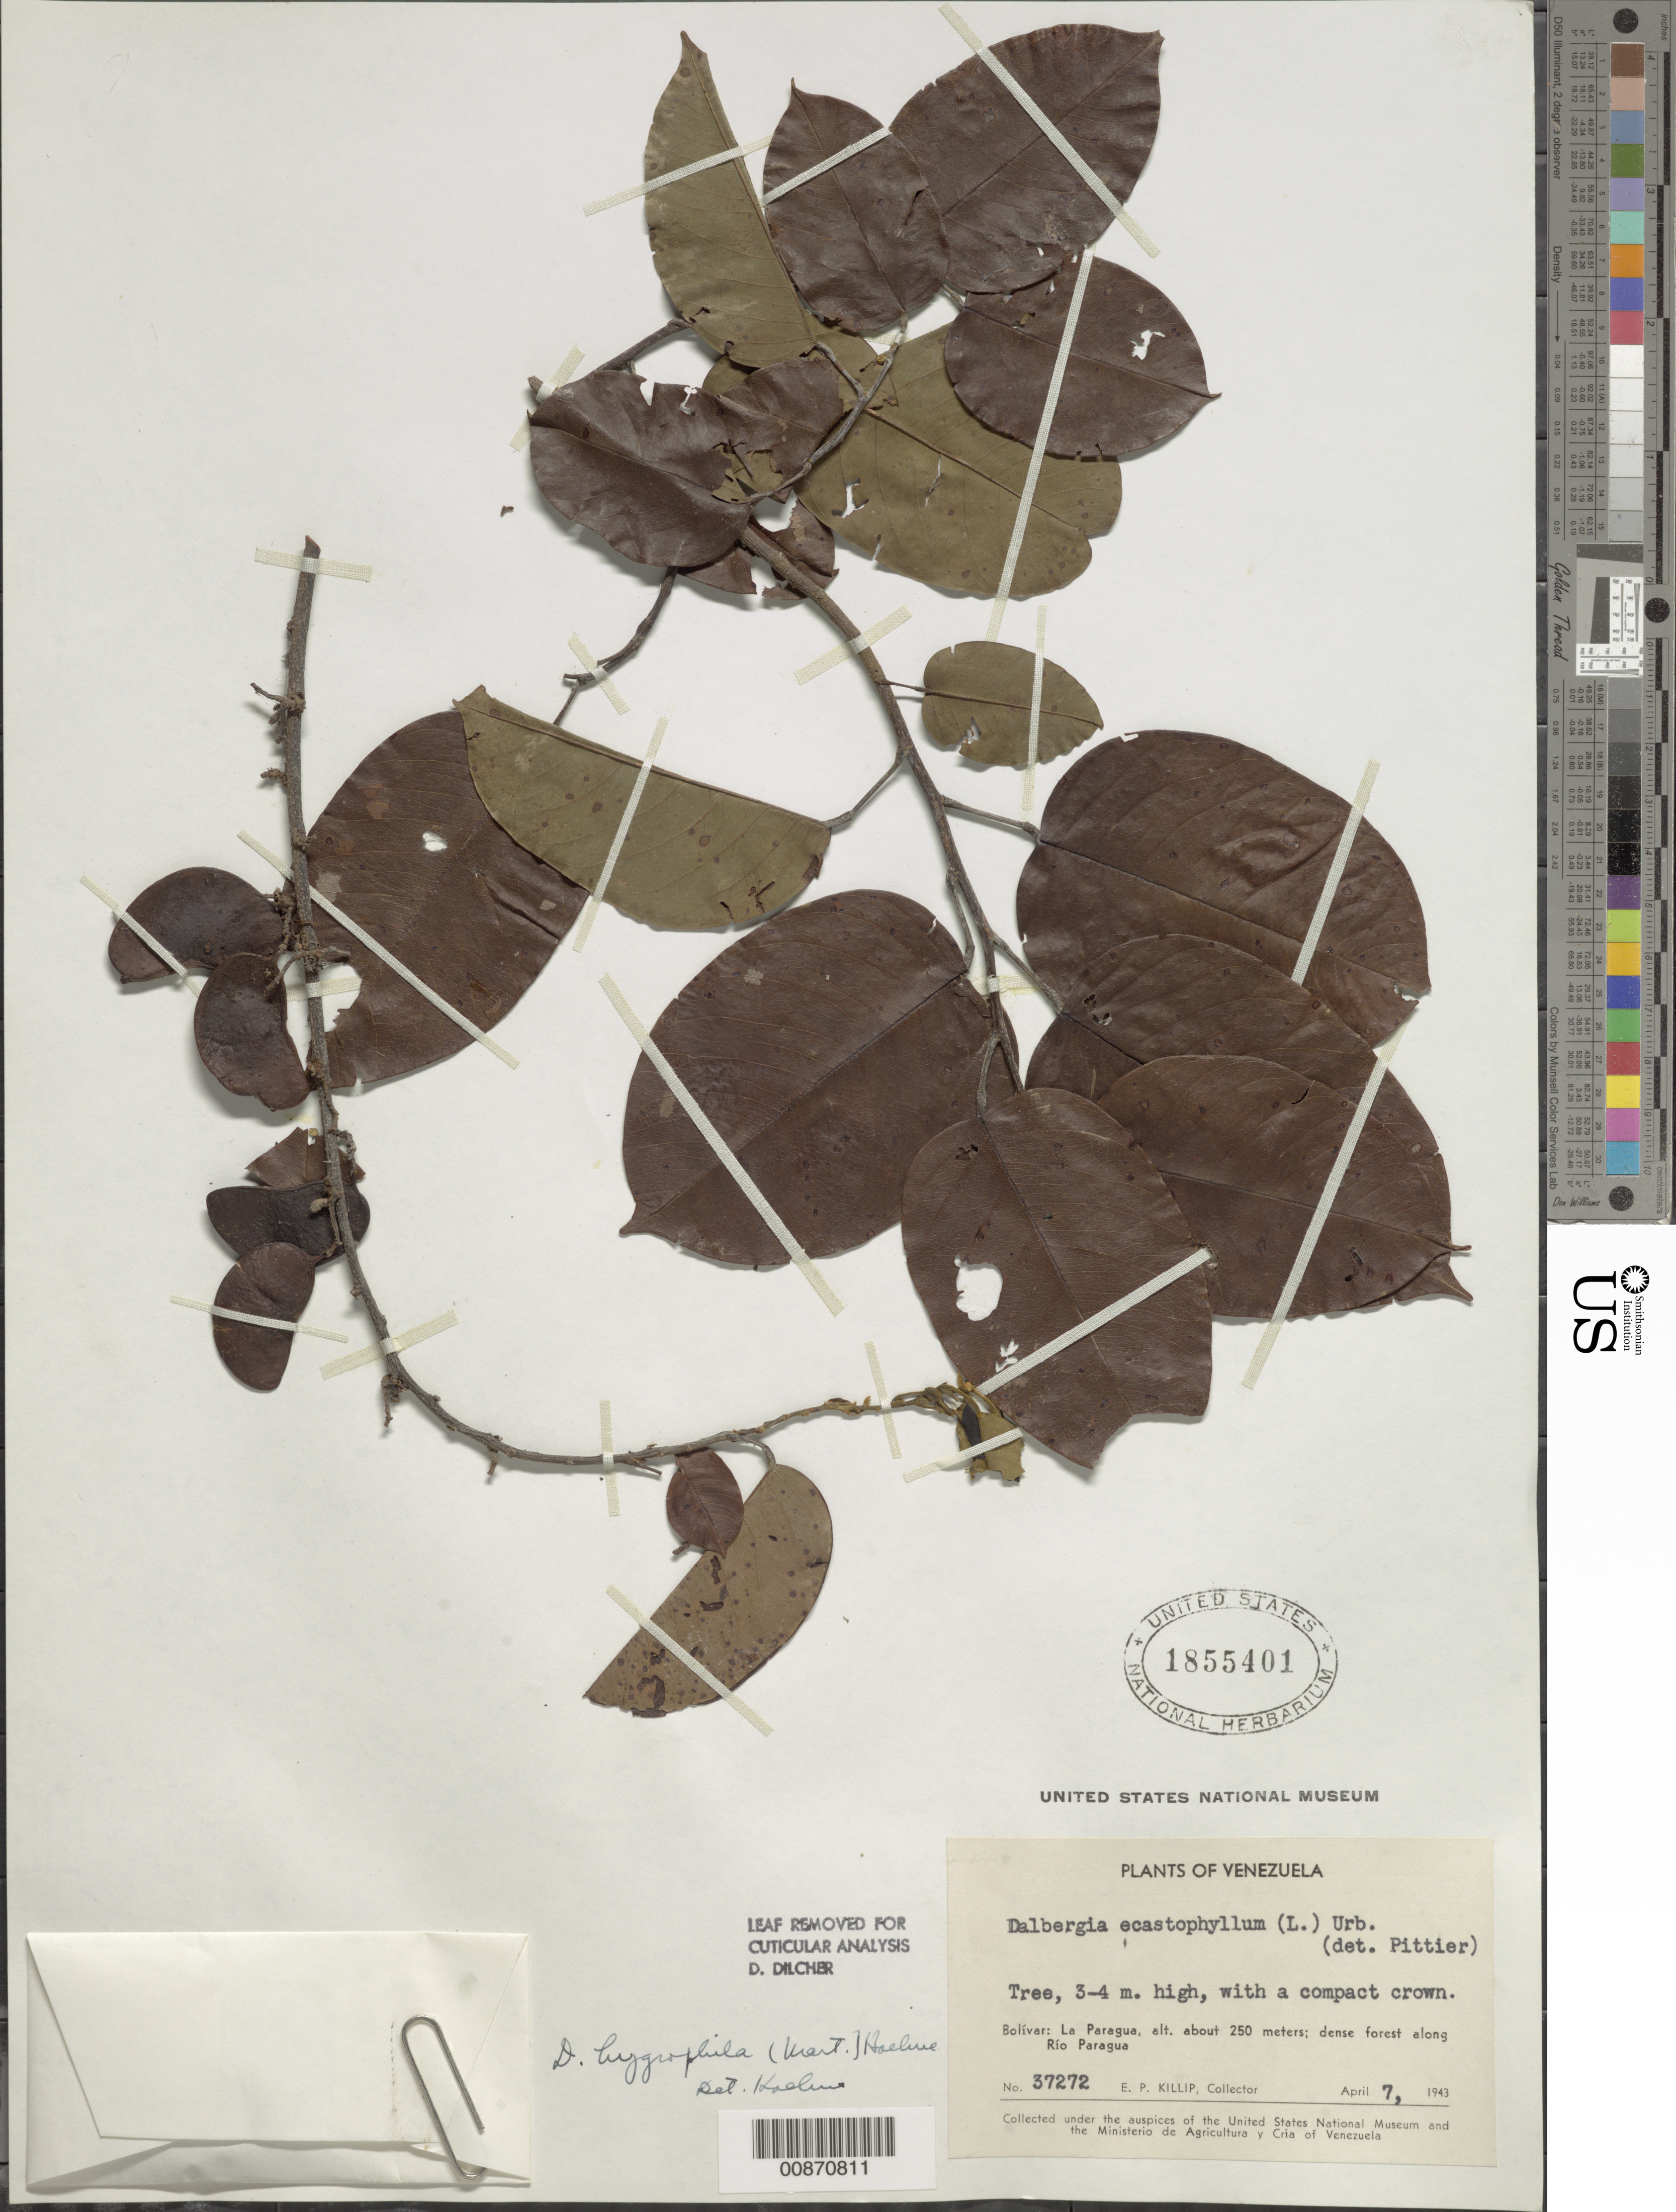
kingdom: Plantae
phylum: Tracheophyta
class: Magnoliopsida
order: Fabales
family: Fabaceae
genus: Dalbergia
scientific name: Dalbergia hygrophila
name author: (Mart. ex Benth.) Hoehne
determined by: Koelm, --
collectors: E. P. Killip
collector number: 37272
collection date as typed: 7-Apr-43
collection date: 1943-04-07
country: Venezuela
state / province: Bolívar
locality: La Paragua, along Río Paragua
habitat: Dense forest along river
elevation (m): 250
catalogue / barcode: US 1855401